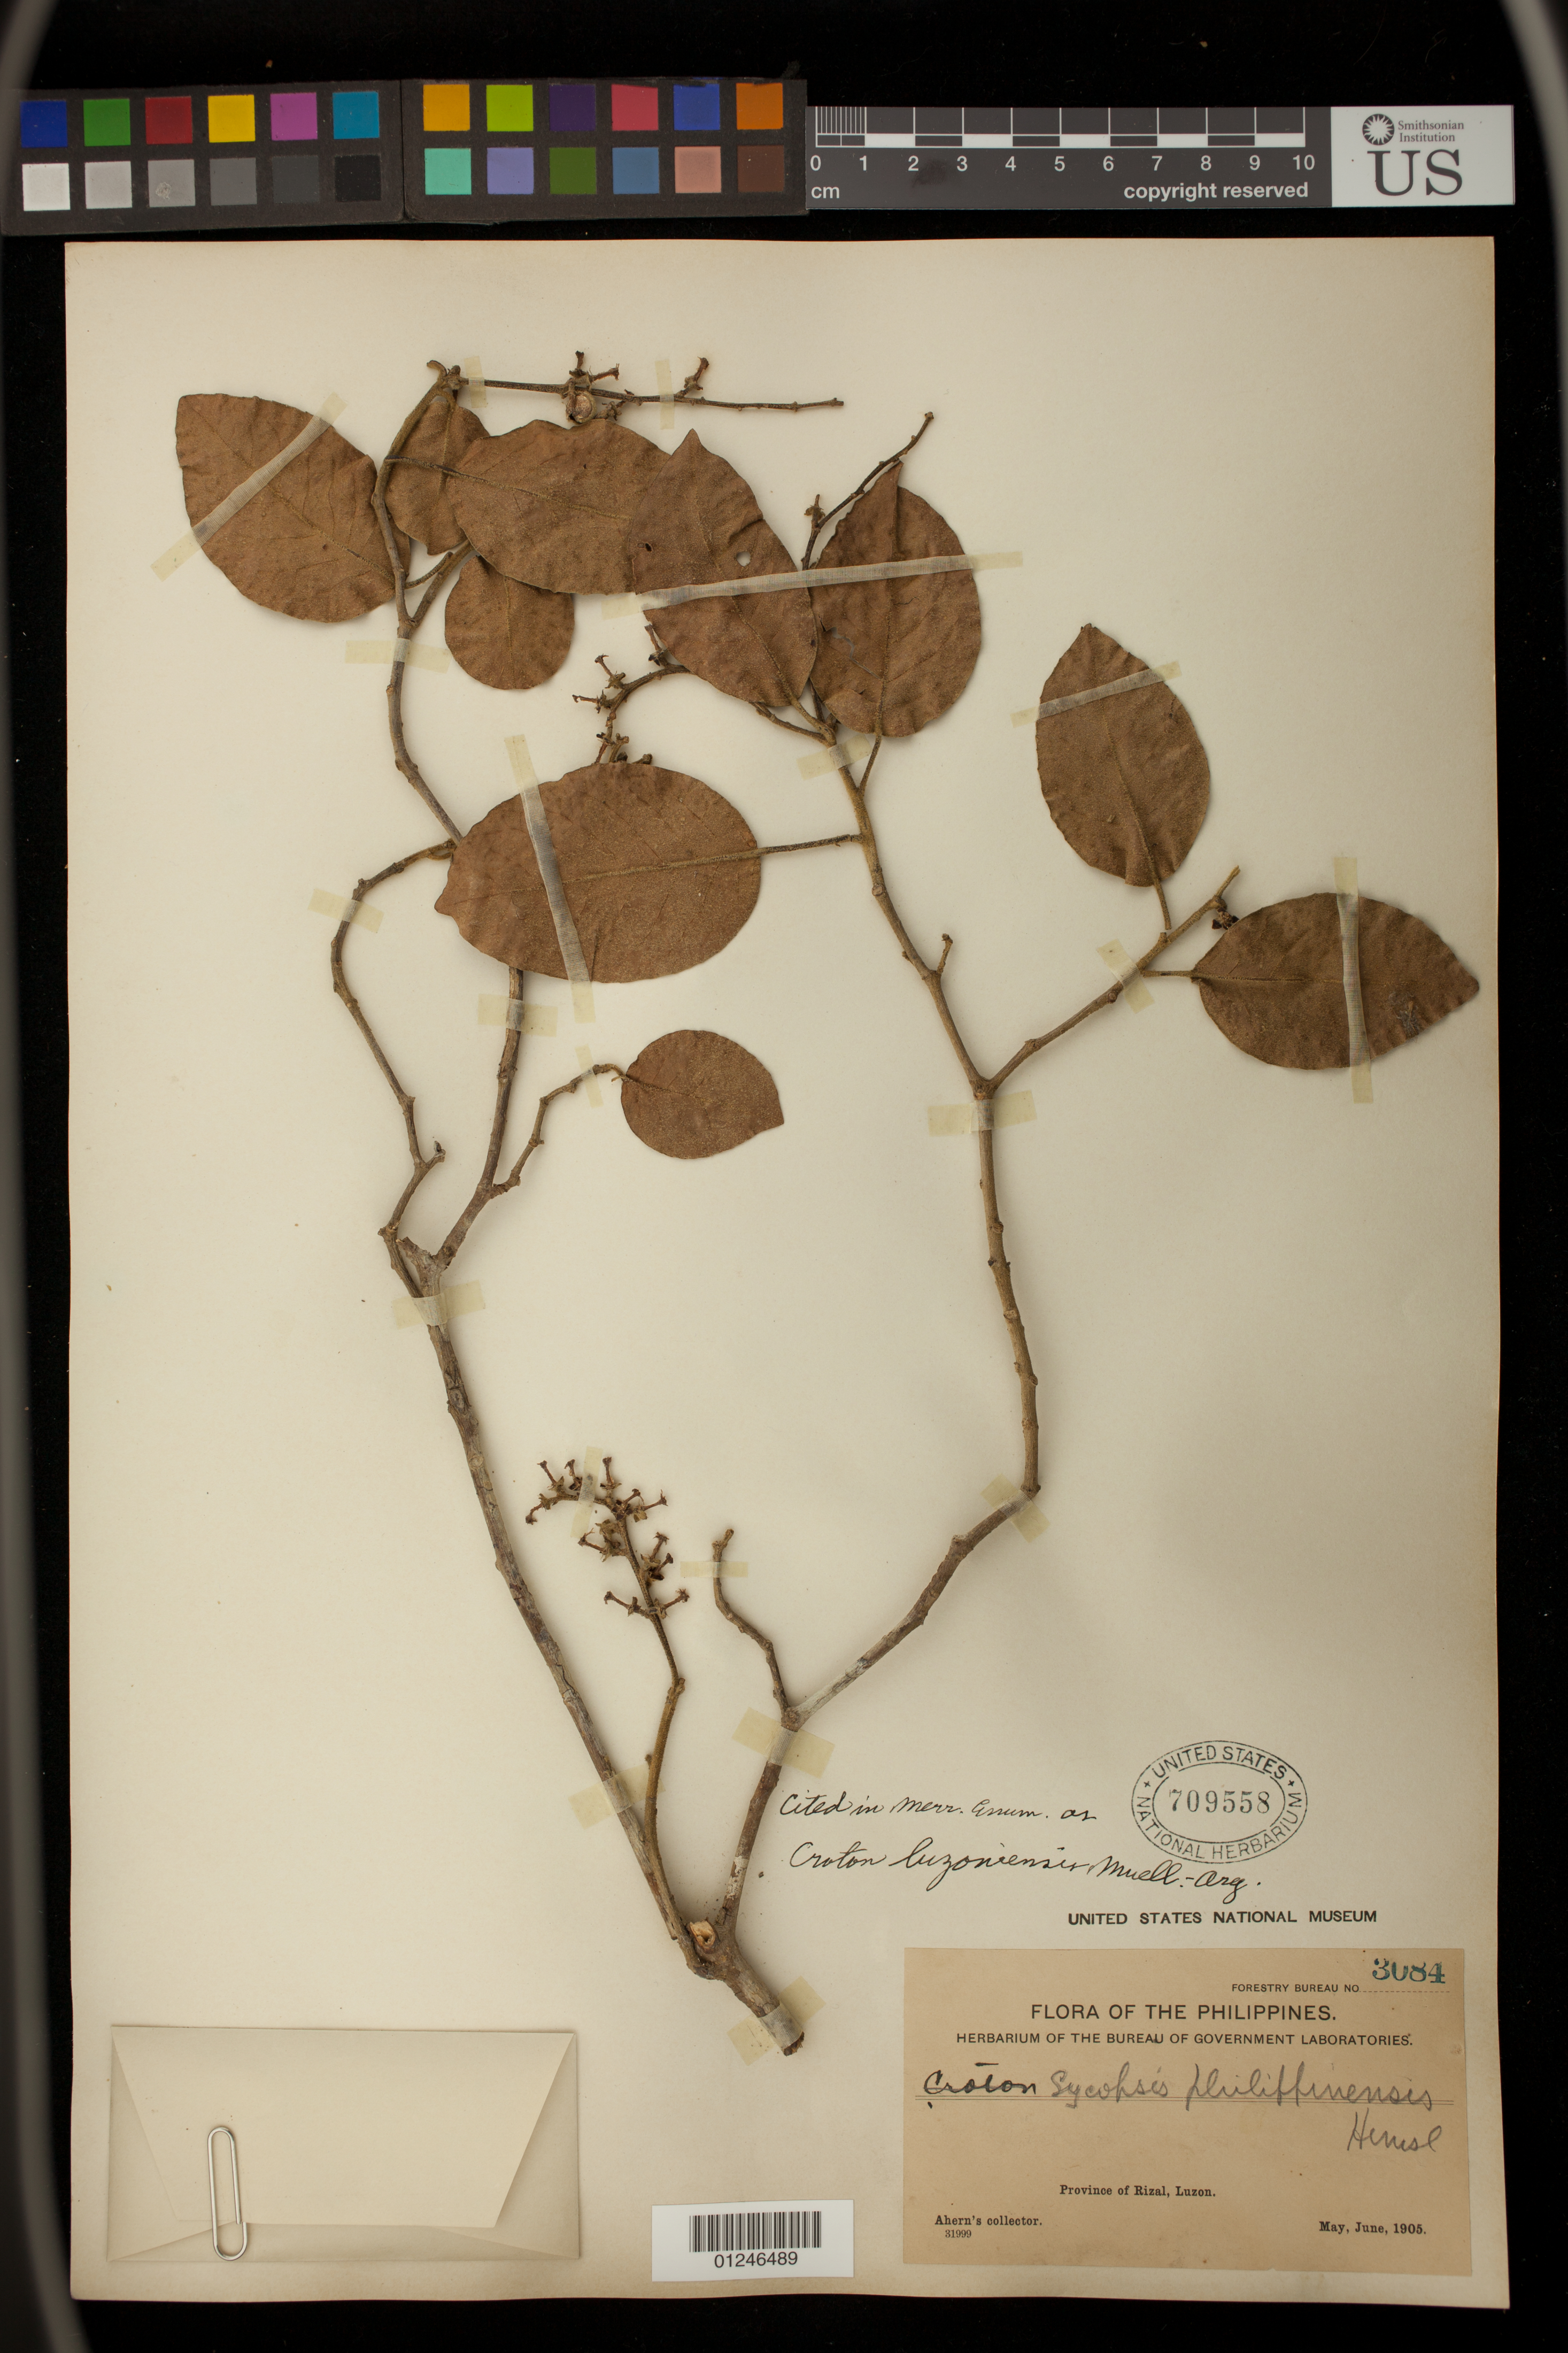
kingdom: Plantae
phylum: Tracheophyta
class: Magnoliopsida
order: Malpighiales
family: Euphorbiaceae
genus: Croton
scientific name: Croton luzoniensis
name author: Müll. Arg.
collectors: Ahern's collector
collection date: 1905-05-01/1905-06-01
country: Philippines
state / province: Calabarzon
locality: Rizal, Luzon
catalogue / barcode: US 709558